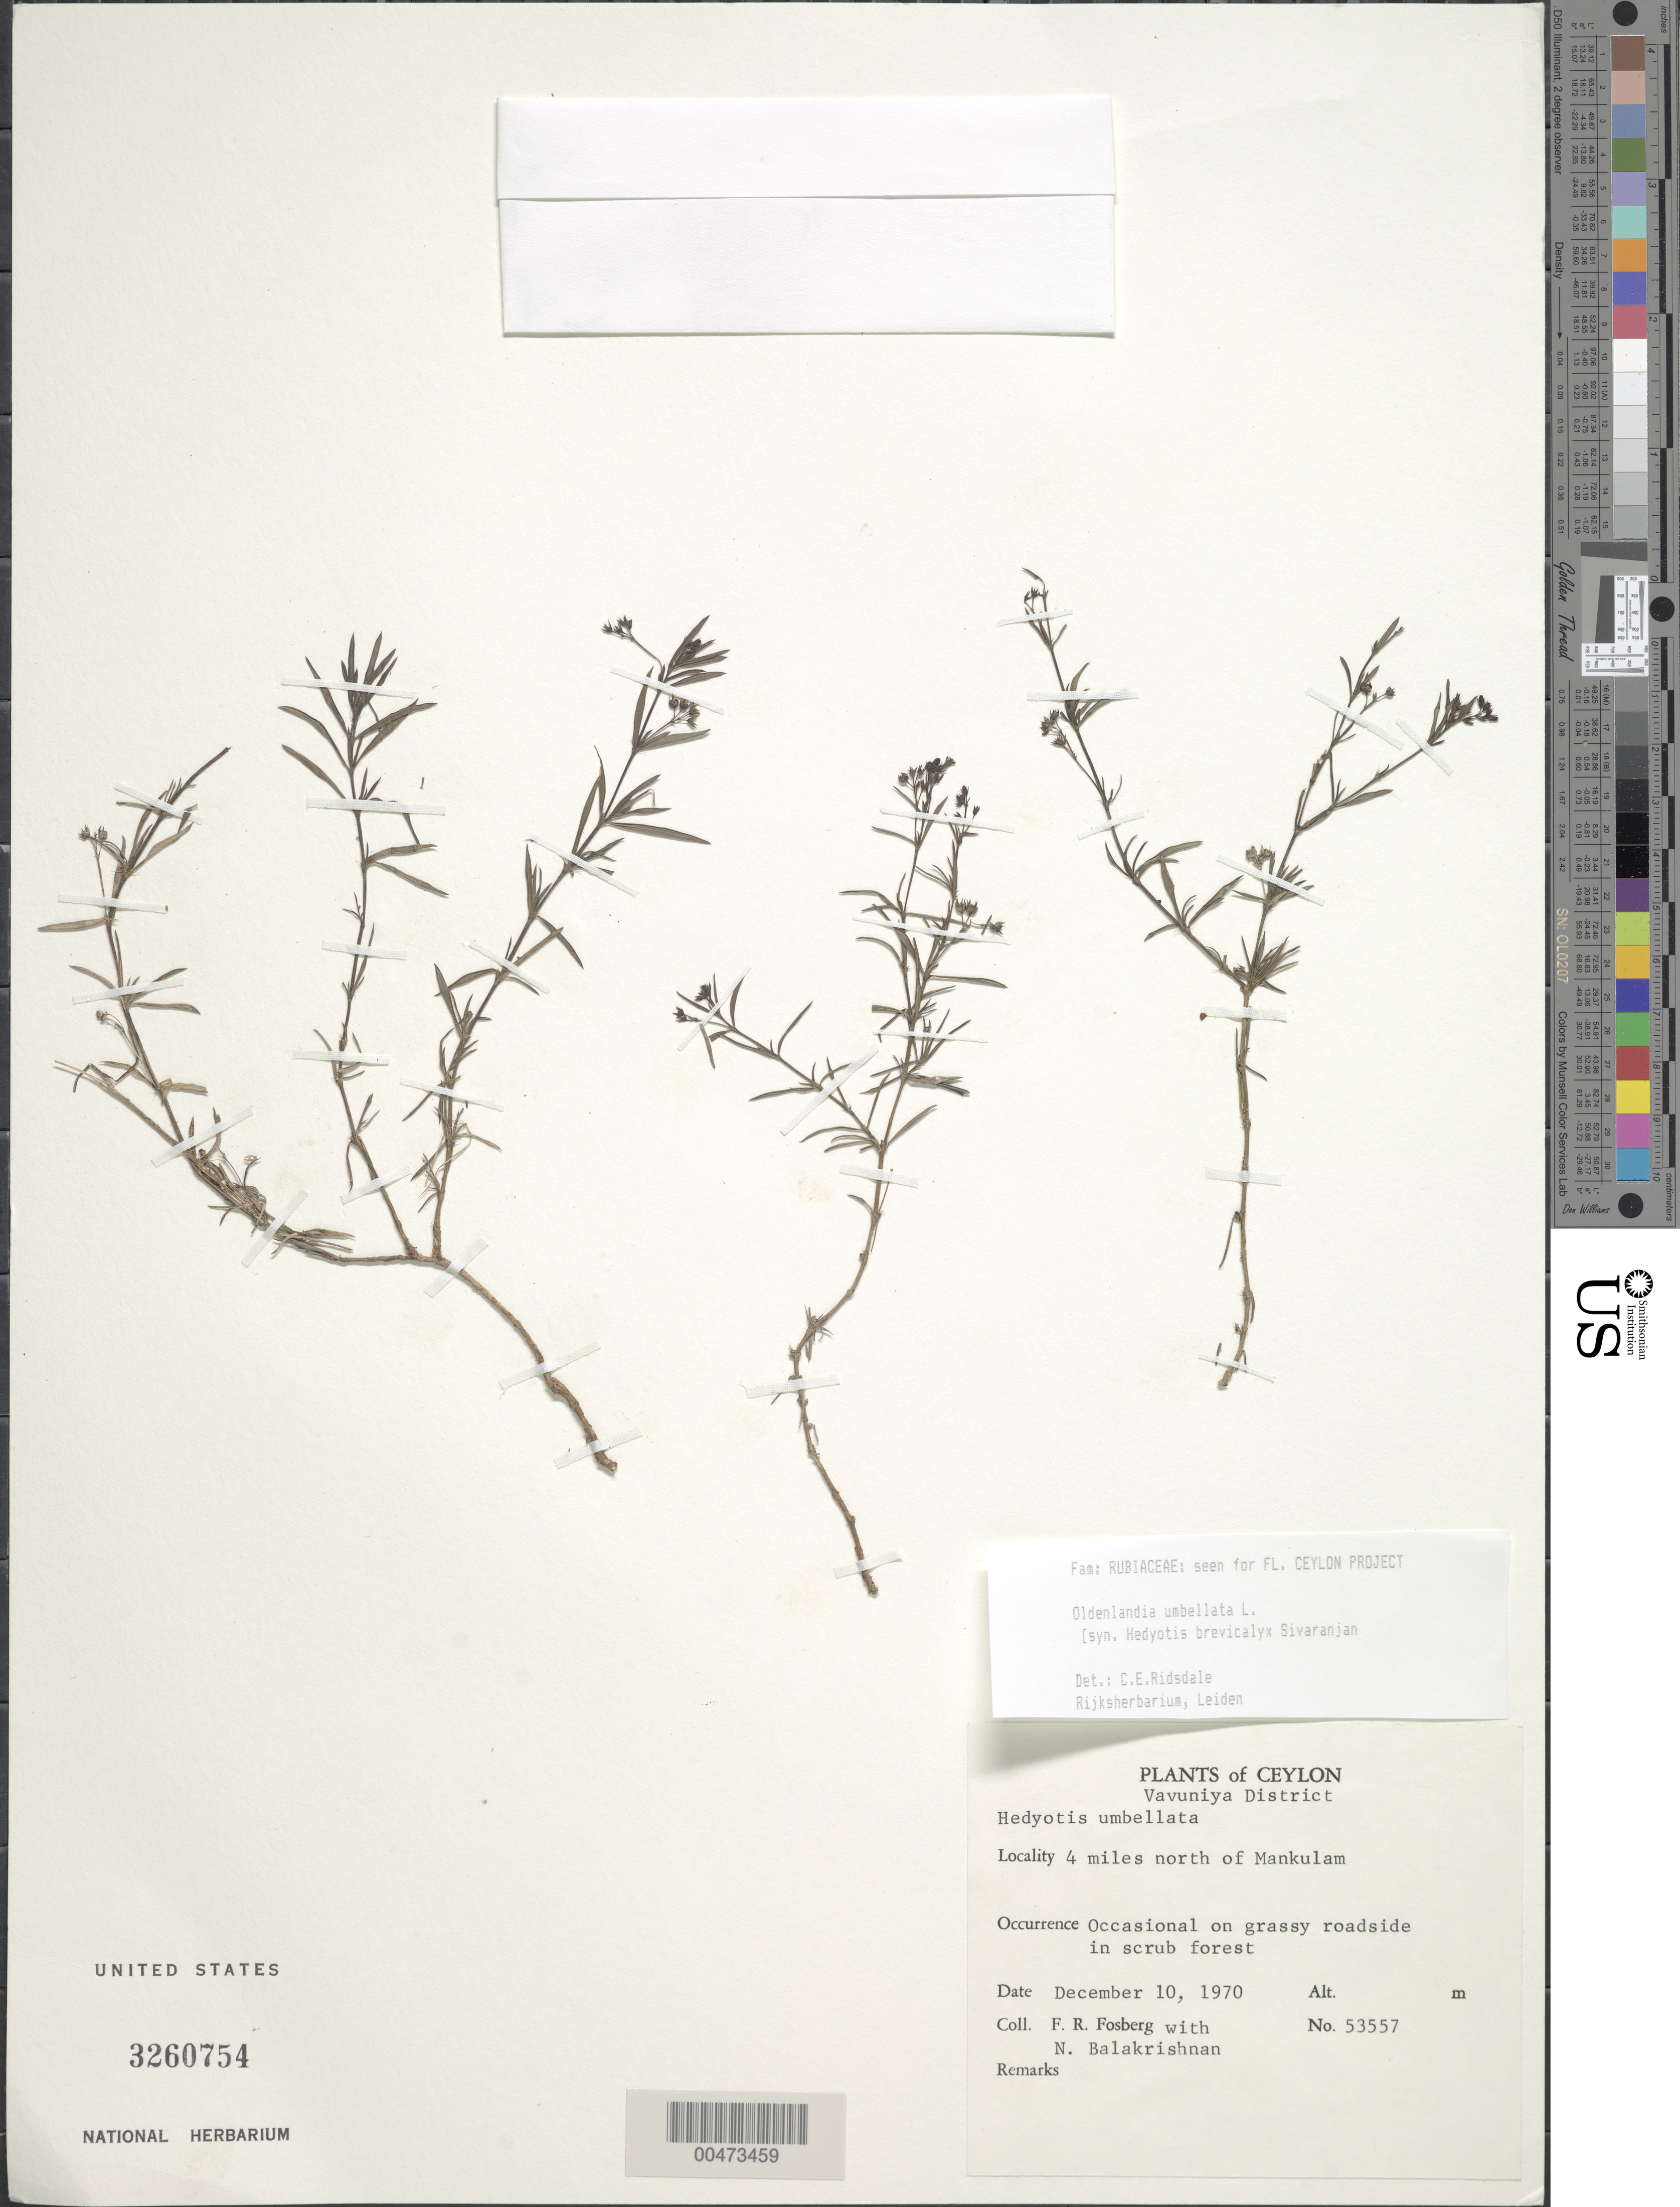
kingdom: Plantae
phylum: Tracheophyta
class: Magnoliopsida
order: Gentianales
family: Rubiaceae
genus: Oldenlandia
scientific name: Oldenlandia umbellata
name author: L.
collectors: F. R. Fosberg & N. Balakrishnan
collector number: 53557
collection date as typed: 10 Dec 1970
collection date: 1970-12-10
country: Sri Lanka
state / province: Northern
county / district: Vavuniya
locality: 4 mi N of Mankulam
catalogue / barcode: US 3260754